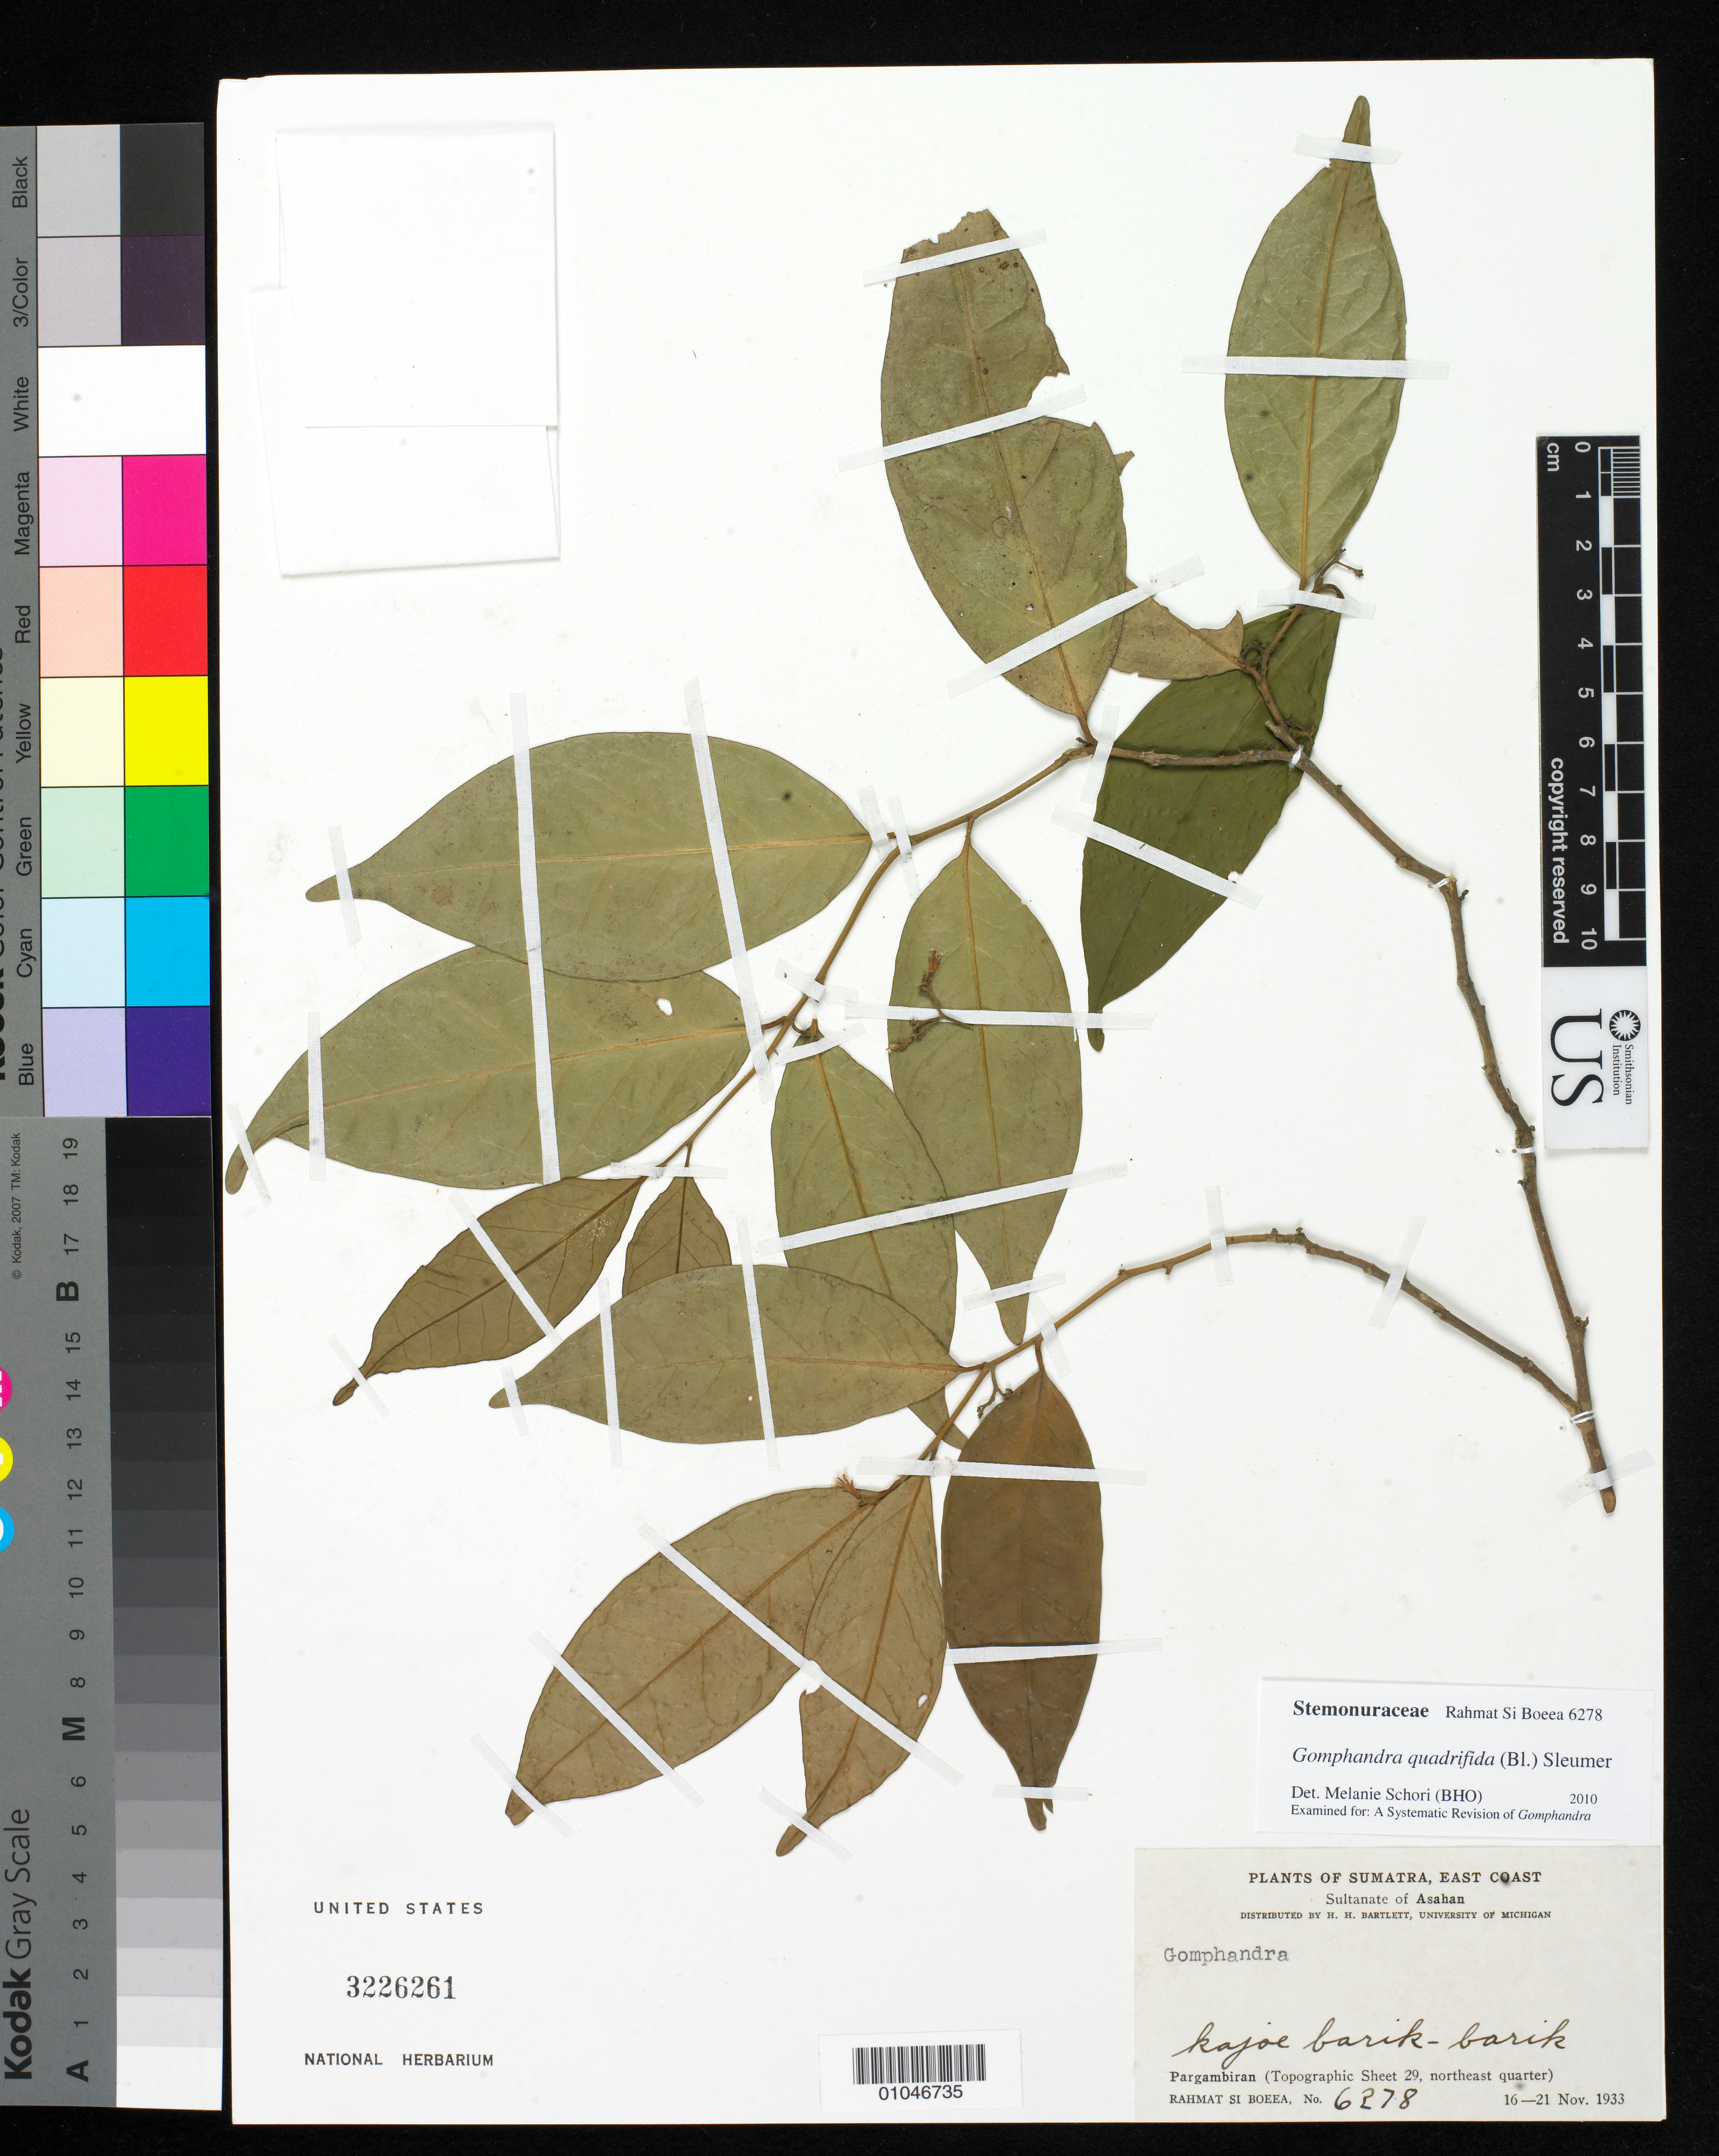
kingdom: Plantae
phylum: Tracheophyta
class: Magnoliopsida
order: Cardiopteridales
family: Stemonuraceae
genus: Gomphandra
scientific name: Gomphandra quadrifida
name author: (Blume) Sleumer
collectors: Rahmat Si Boeea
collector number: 6278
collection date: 1933-11-16/1933-11-21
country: Indonesia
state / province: Sumatra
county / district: Aceh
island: Sumatra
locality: (East Coast) Pargambiran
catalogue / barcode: US 3226261